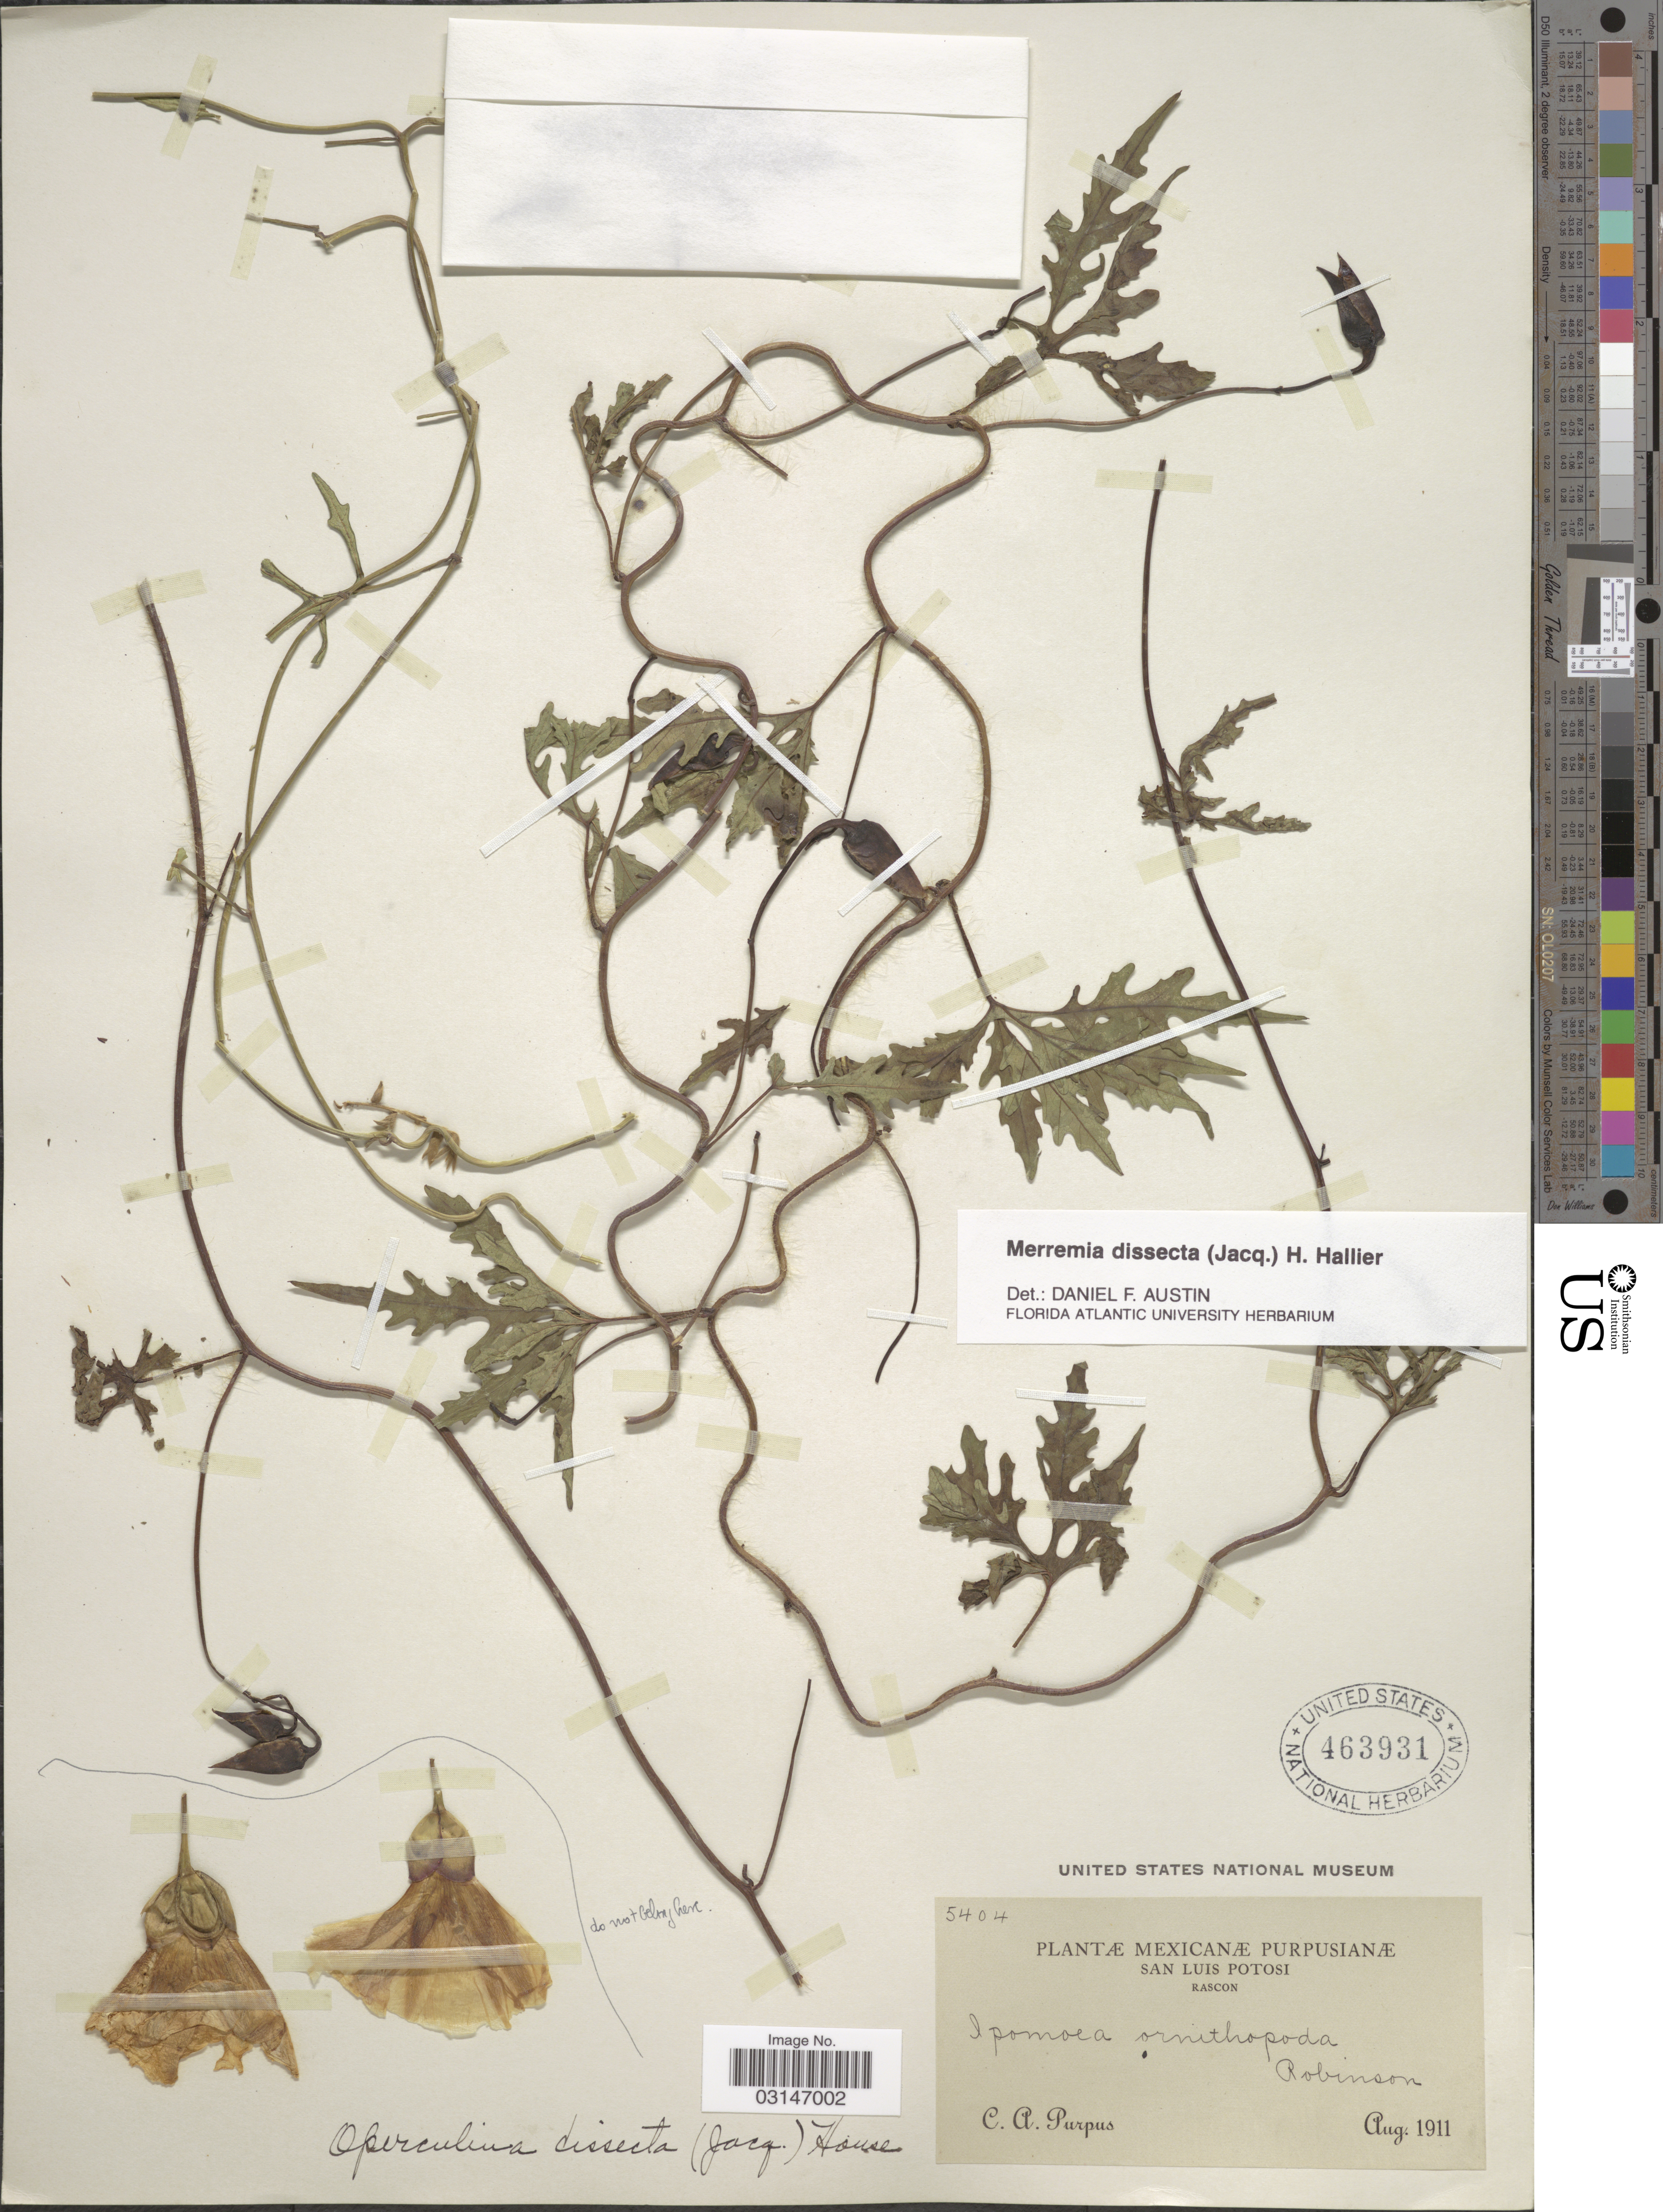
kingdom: Plantae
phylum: Tracheophyta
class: Magnoliopsida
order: Solanales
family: Convolvulaceae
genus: Distimake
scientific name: Distimake dissectus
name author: (Jacq.) A. R. Simões & Staples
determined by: Strong, Mark T., (BOT), Smithsonian Institution - National Museum of Natural History (UNITED STATES)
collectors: C. A. Purpus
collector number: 5404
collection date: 1911-08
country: Mexico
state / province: San Luis Potosí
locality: San Luis Potosi, Rascon.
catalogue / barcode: US 463931